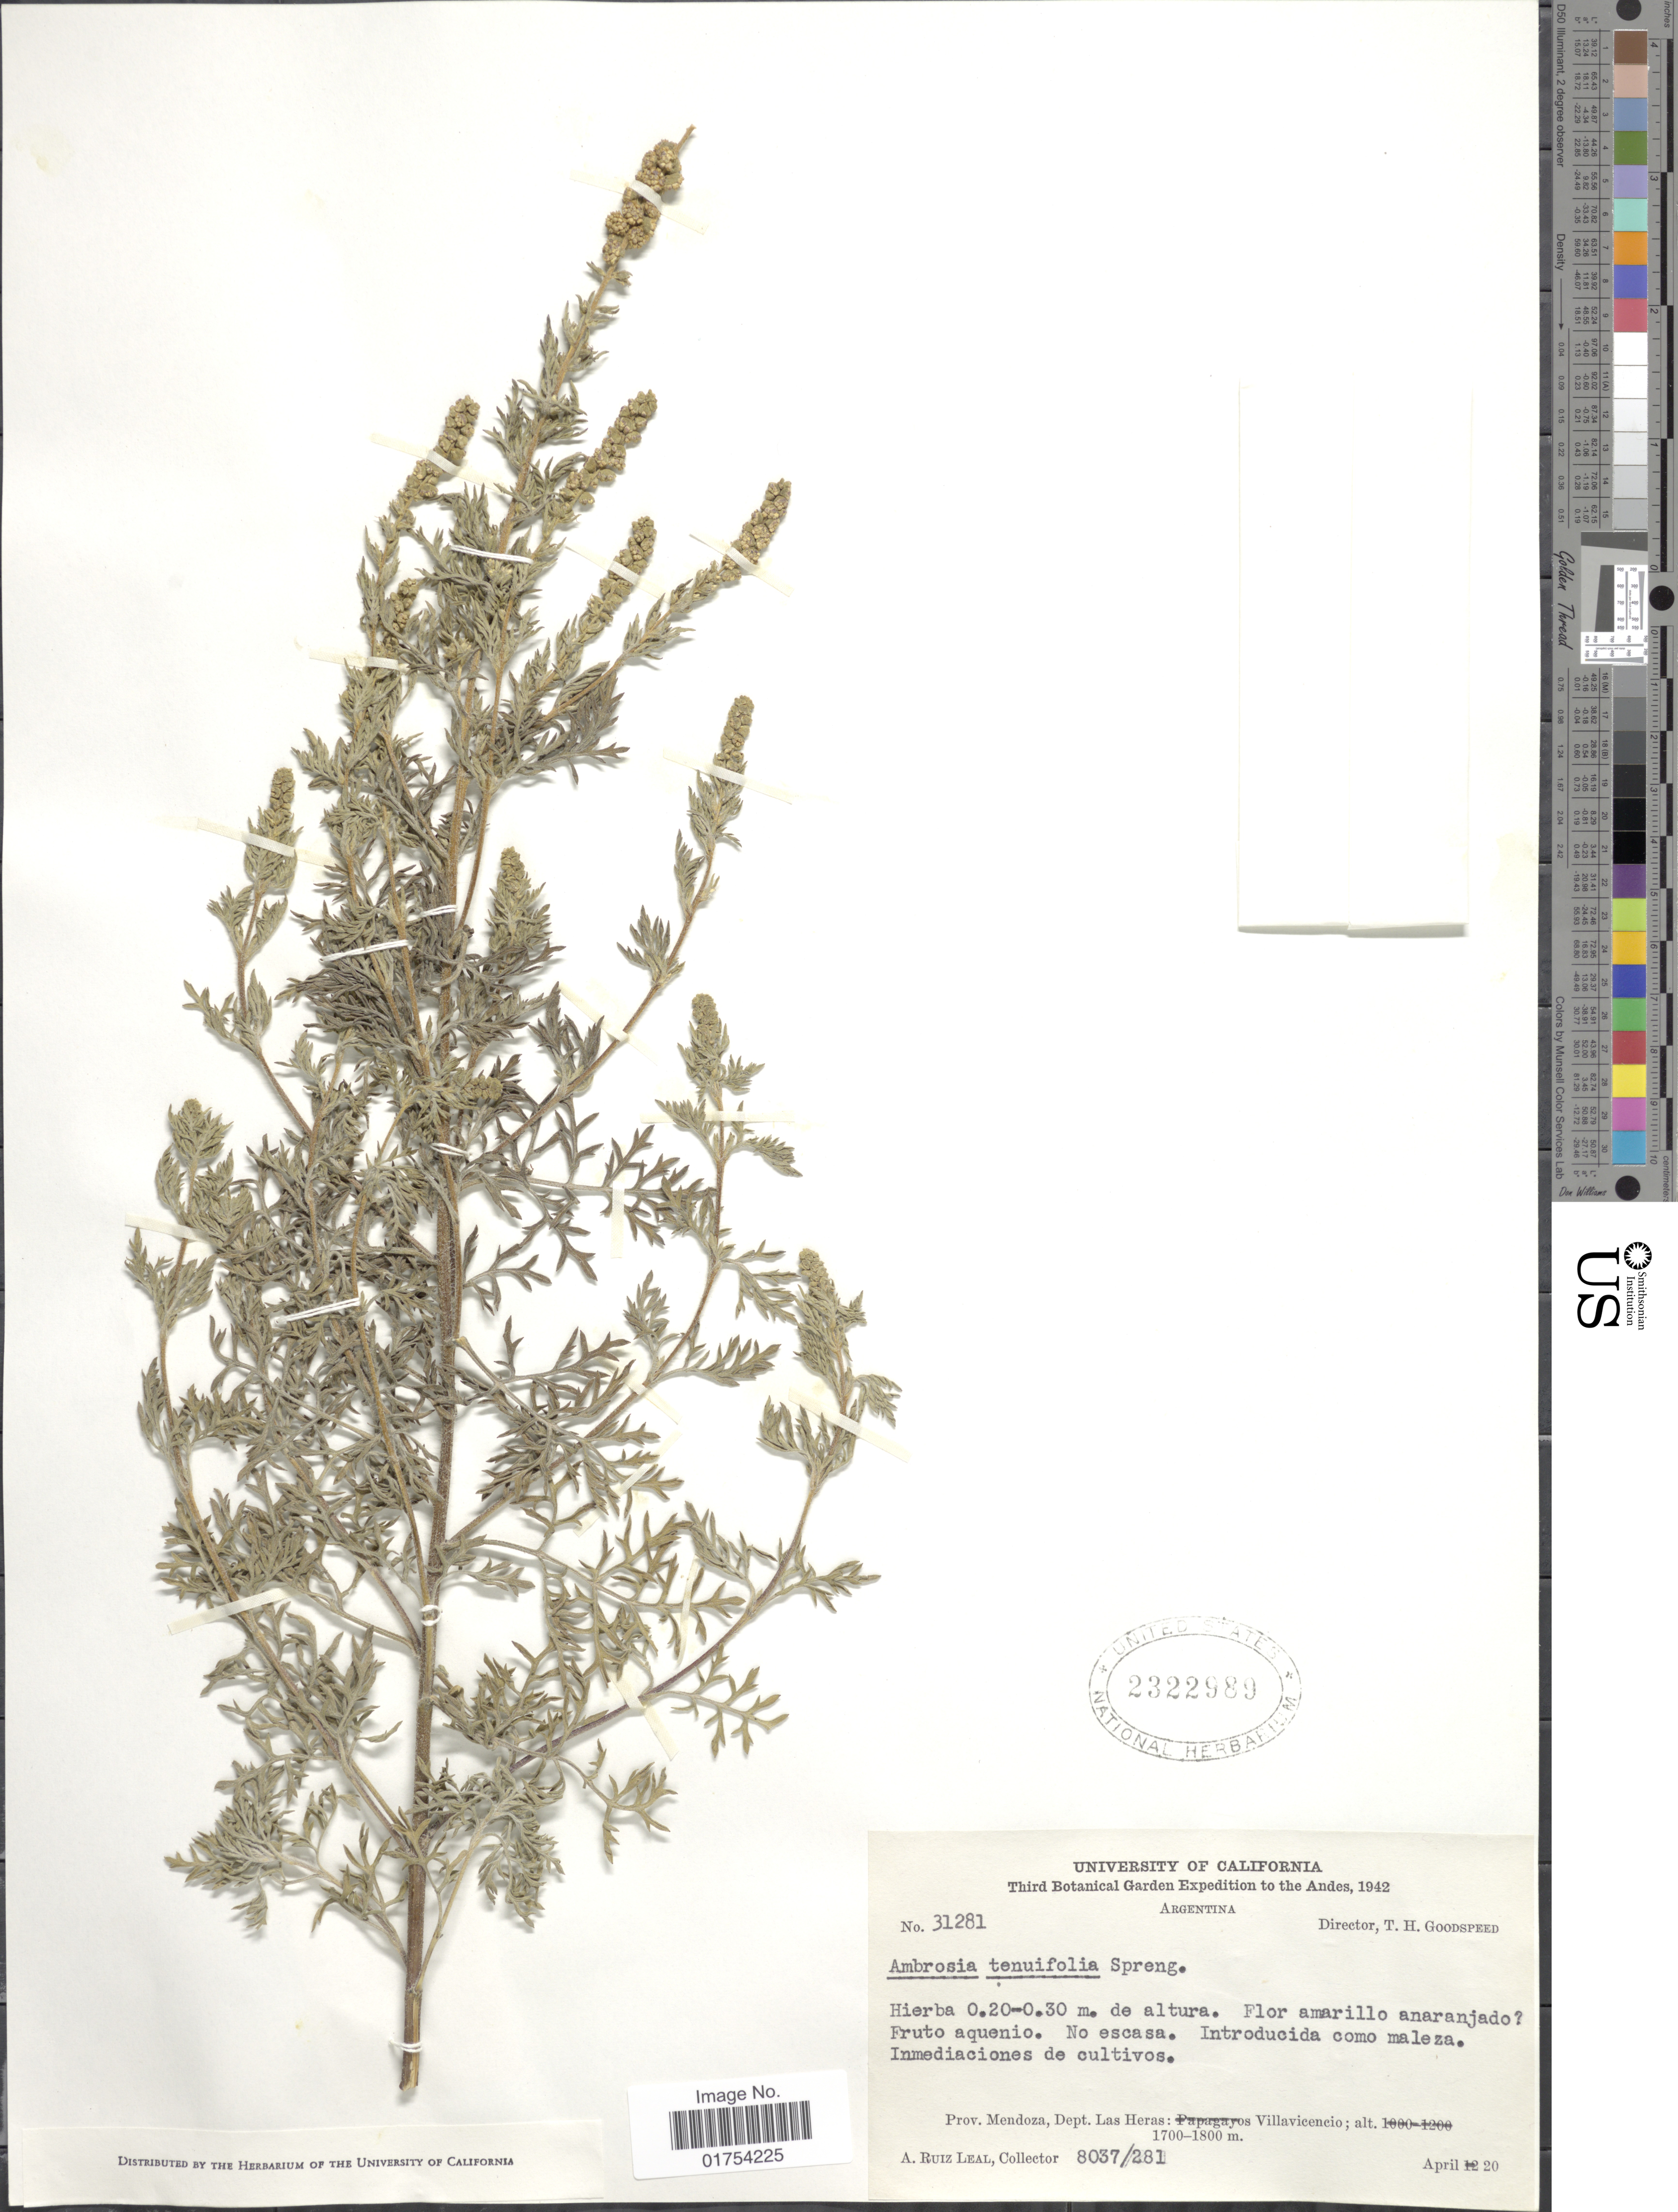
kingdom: Plantae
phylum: Tracheophyta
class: Magnoliopsida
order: Asterales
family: Asteraceae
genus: Ambrosia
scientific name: Ambrosia tenuifolia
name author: Spreng.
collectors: A. R. Leal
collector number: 8037/281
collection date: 1942-04-20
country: Argentina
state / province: Mendoza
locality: The Andes, Dept. Las Heras: Villavicencio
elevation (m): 1700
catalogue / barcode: US 2322989